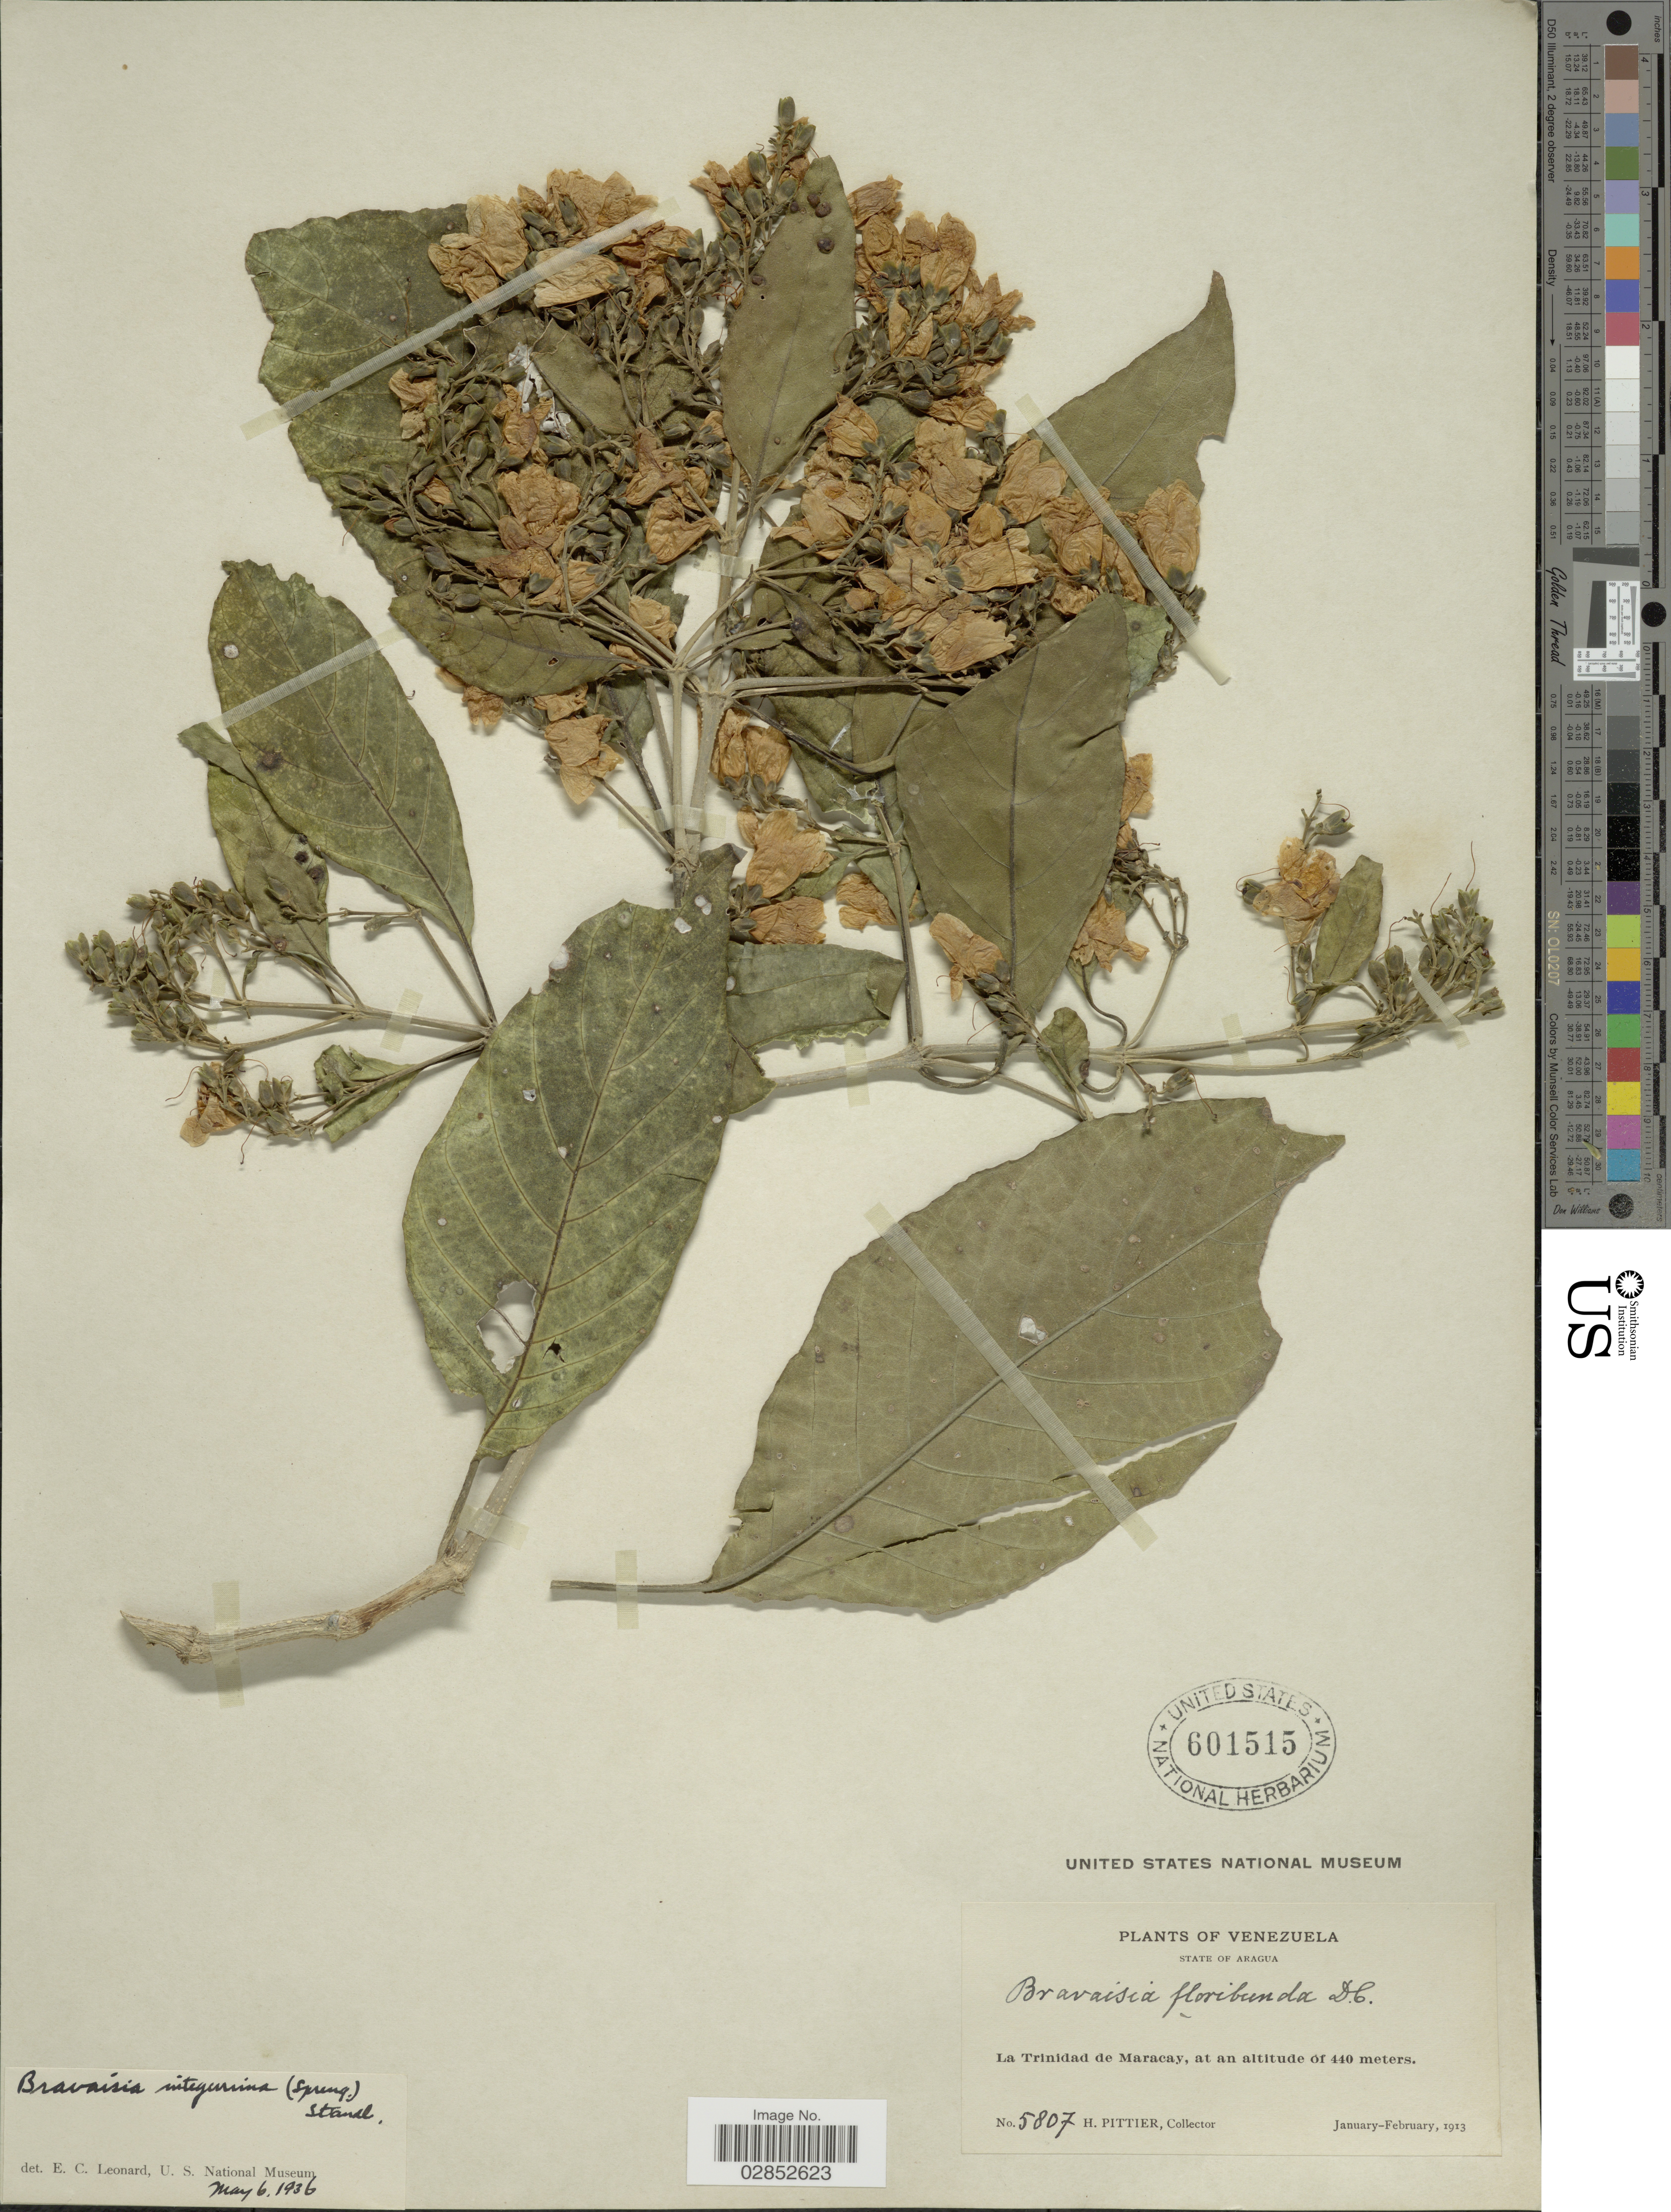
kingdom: Plantae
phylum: Tracheophyta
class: Magnoliopsida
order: Lamiales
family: Acanthaceae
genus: Bravaisia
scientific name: Bravaisia integerrima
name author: (Spreng.) Standl.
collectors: H. F. Pittier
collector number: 5807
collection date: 1913-01/1913-02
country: Venezuela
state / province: Aragua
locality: La Trinidad de Maracay.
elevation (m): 440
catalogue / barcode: US 601515